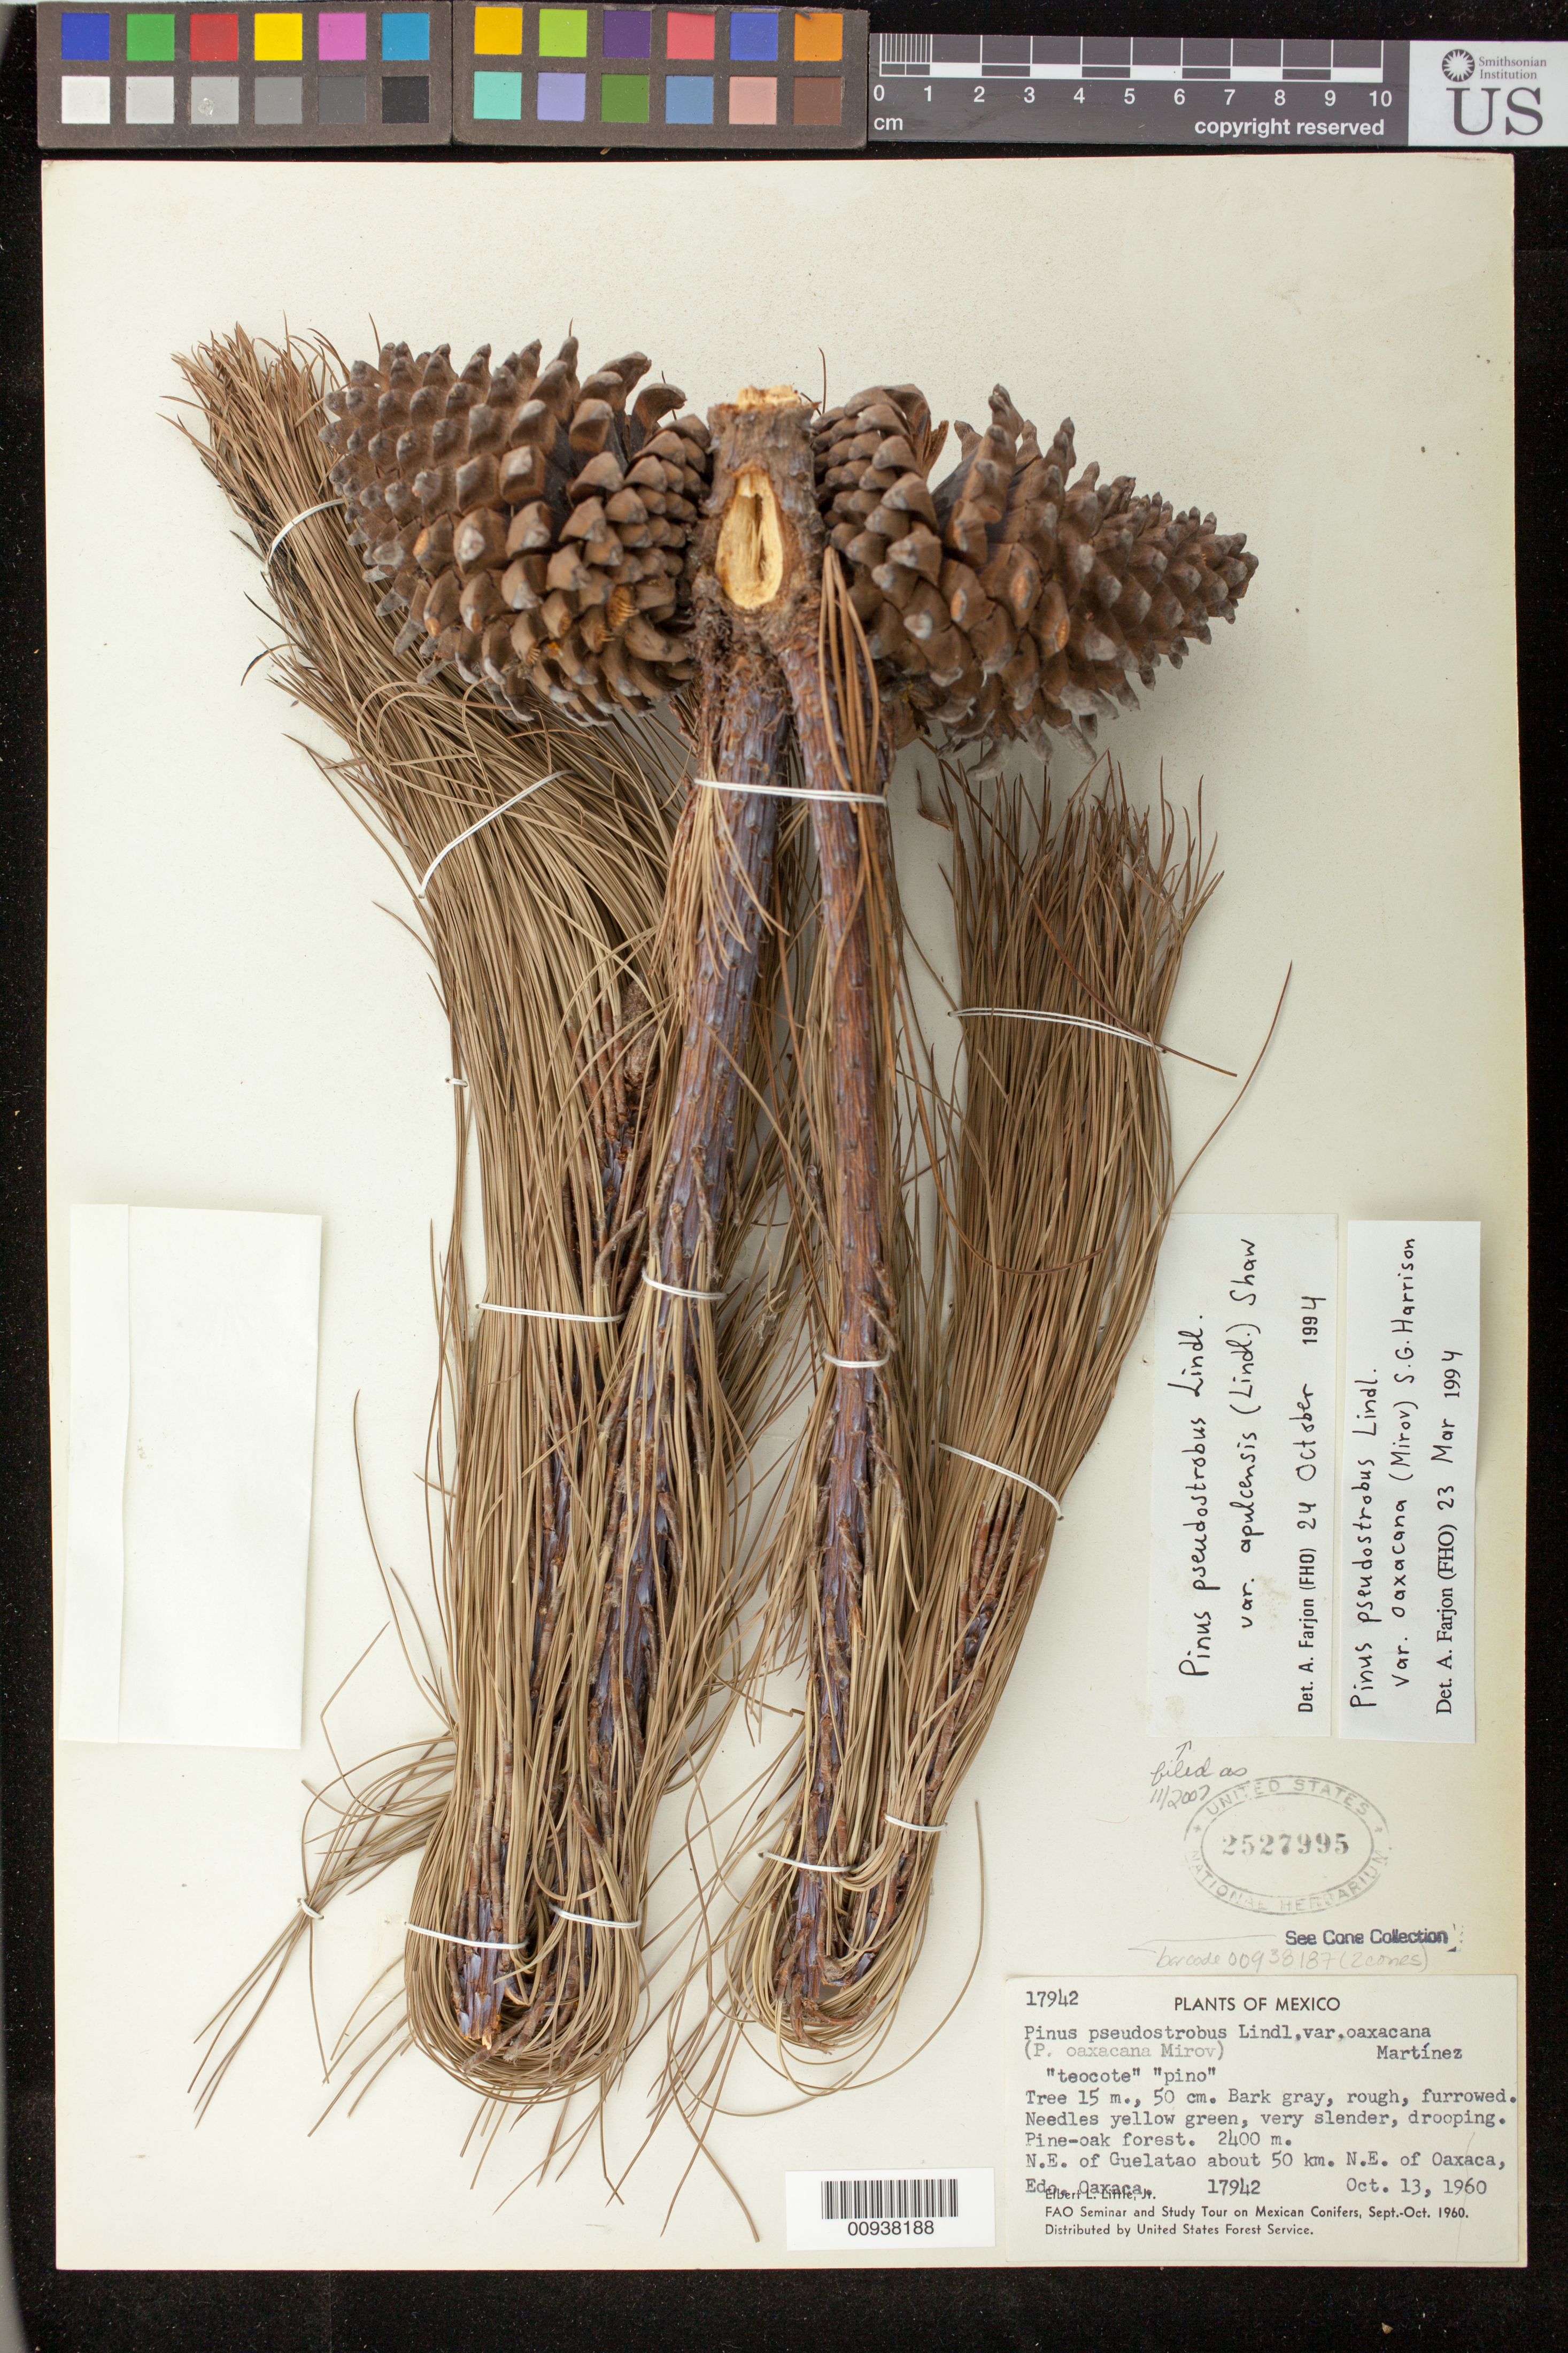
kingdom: Plantae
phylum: Tracheophyta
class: Pinopsida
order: Pinales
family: Pinaceae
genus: Pinus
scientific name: Pinus pseudostrobus var. apulcensis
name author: (Shaw) Lindl.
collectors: E. L. Little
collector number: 17942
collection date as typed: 13 Oct 1960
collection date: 1960-10-13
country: Mexico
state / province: Oaxaca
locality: NE of Guelatao about 50 km NE of Oaxaca, Edo. Oaxaca.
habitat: Pine-oak forest.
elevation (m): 2400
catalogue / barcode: US 2527995